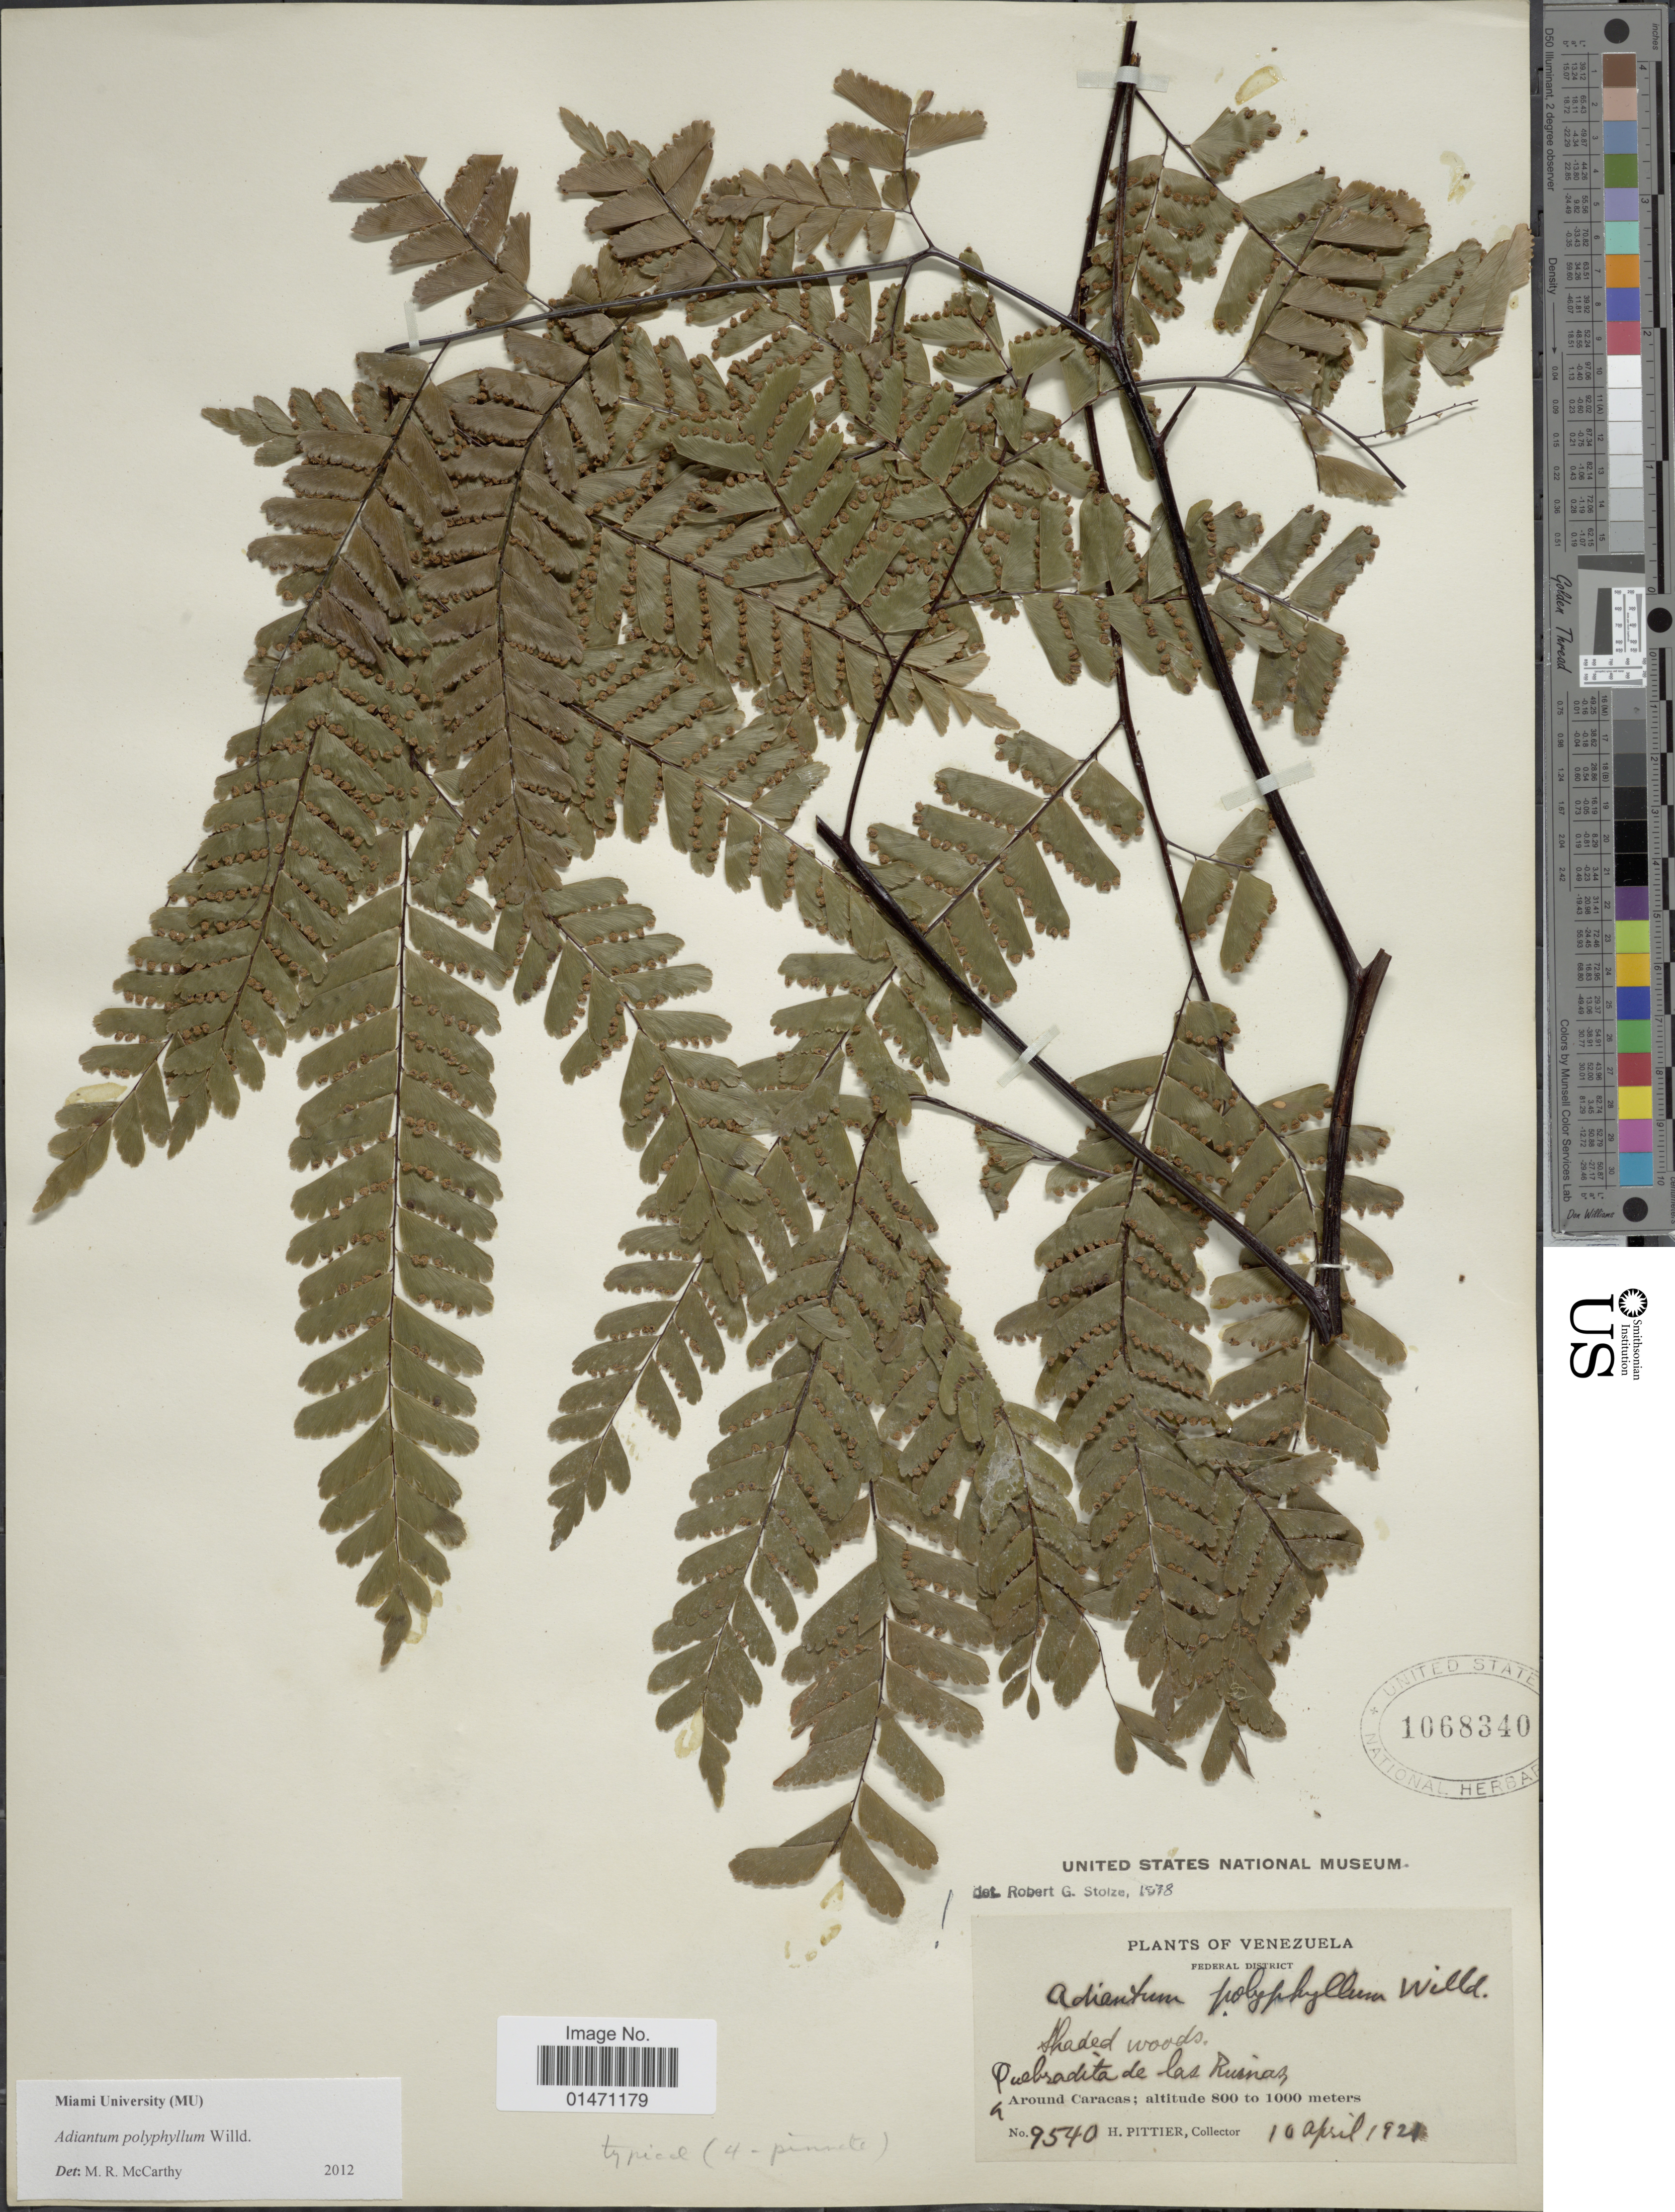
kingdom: Plantae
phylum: Tracheophyta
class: Polypodiopsida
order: Polypodiales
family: Pteridaceae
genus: Adiantum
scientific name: Adiantum polyphyllum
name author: Willd.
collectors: H. F. Pittier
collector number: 9540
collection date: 1921-04-10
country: Venezuela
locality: Plants of Venezuela, Federal District, Quebradita de la Ruinas, Around Caracas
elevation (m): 800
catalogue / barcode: US 1068340